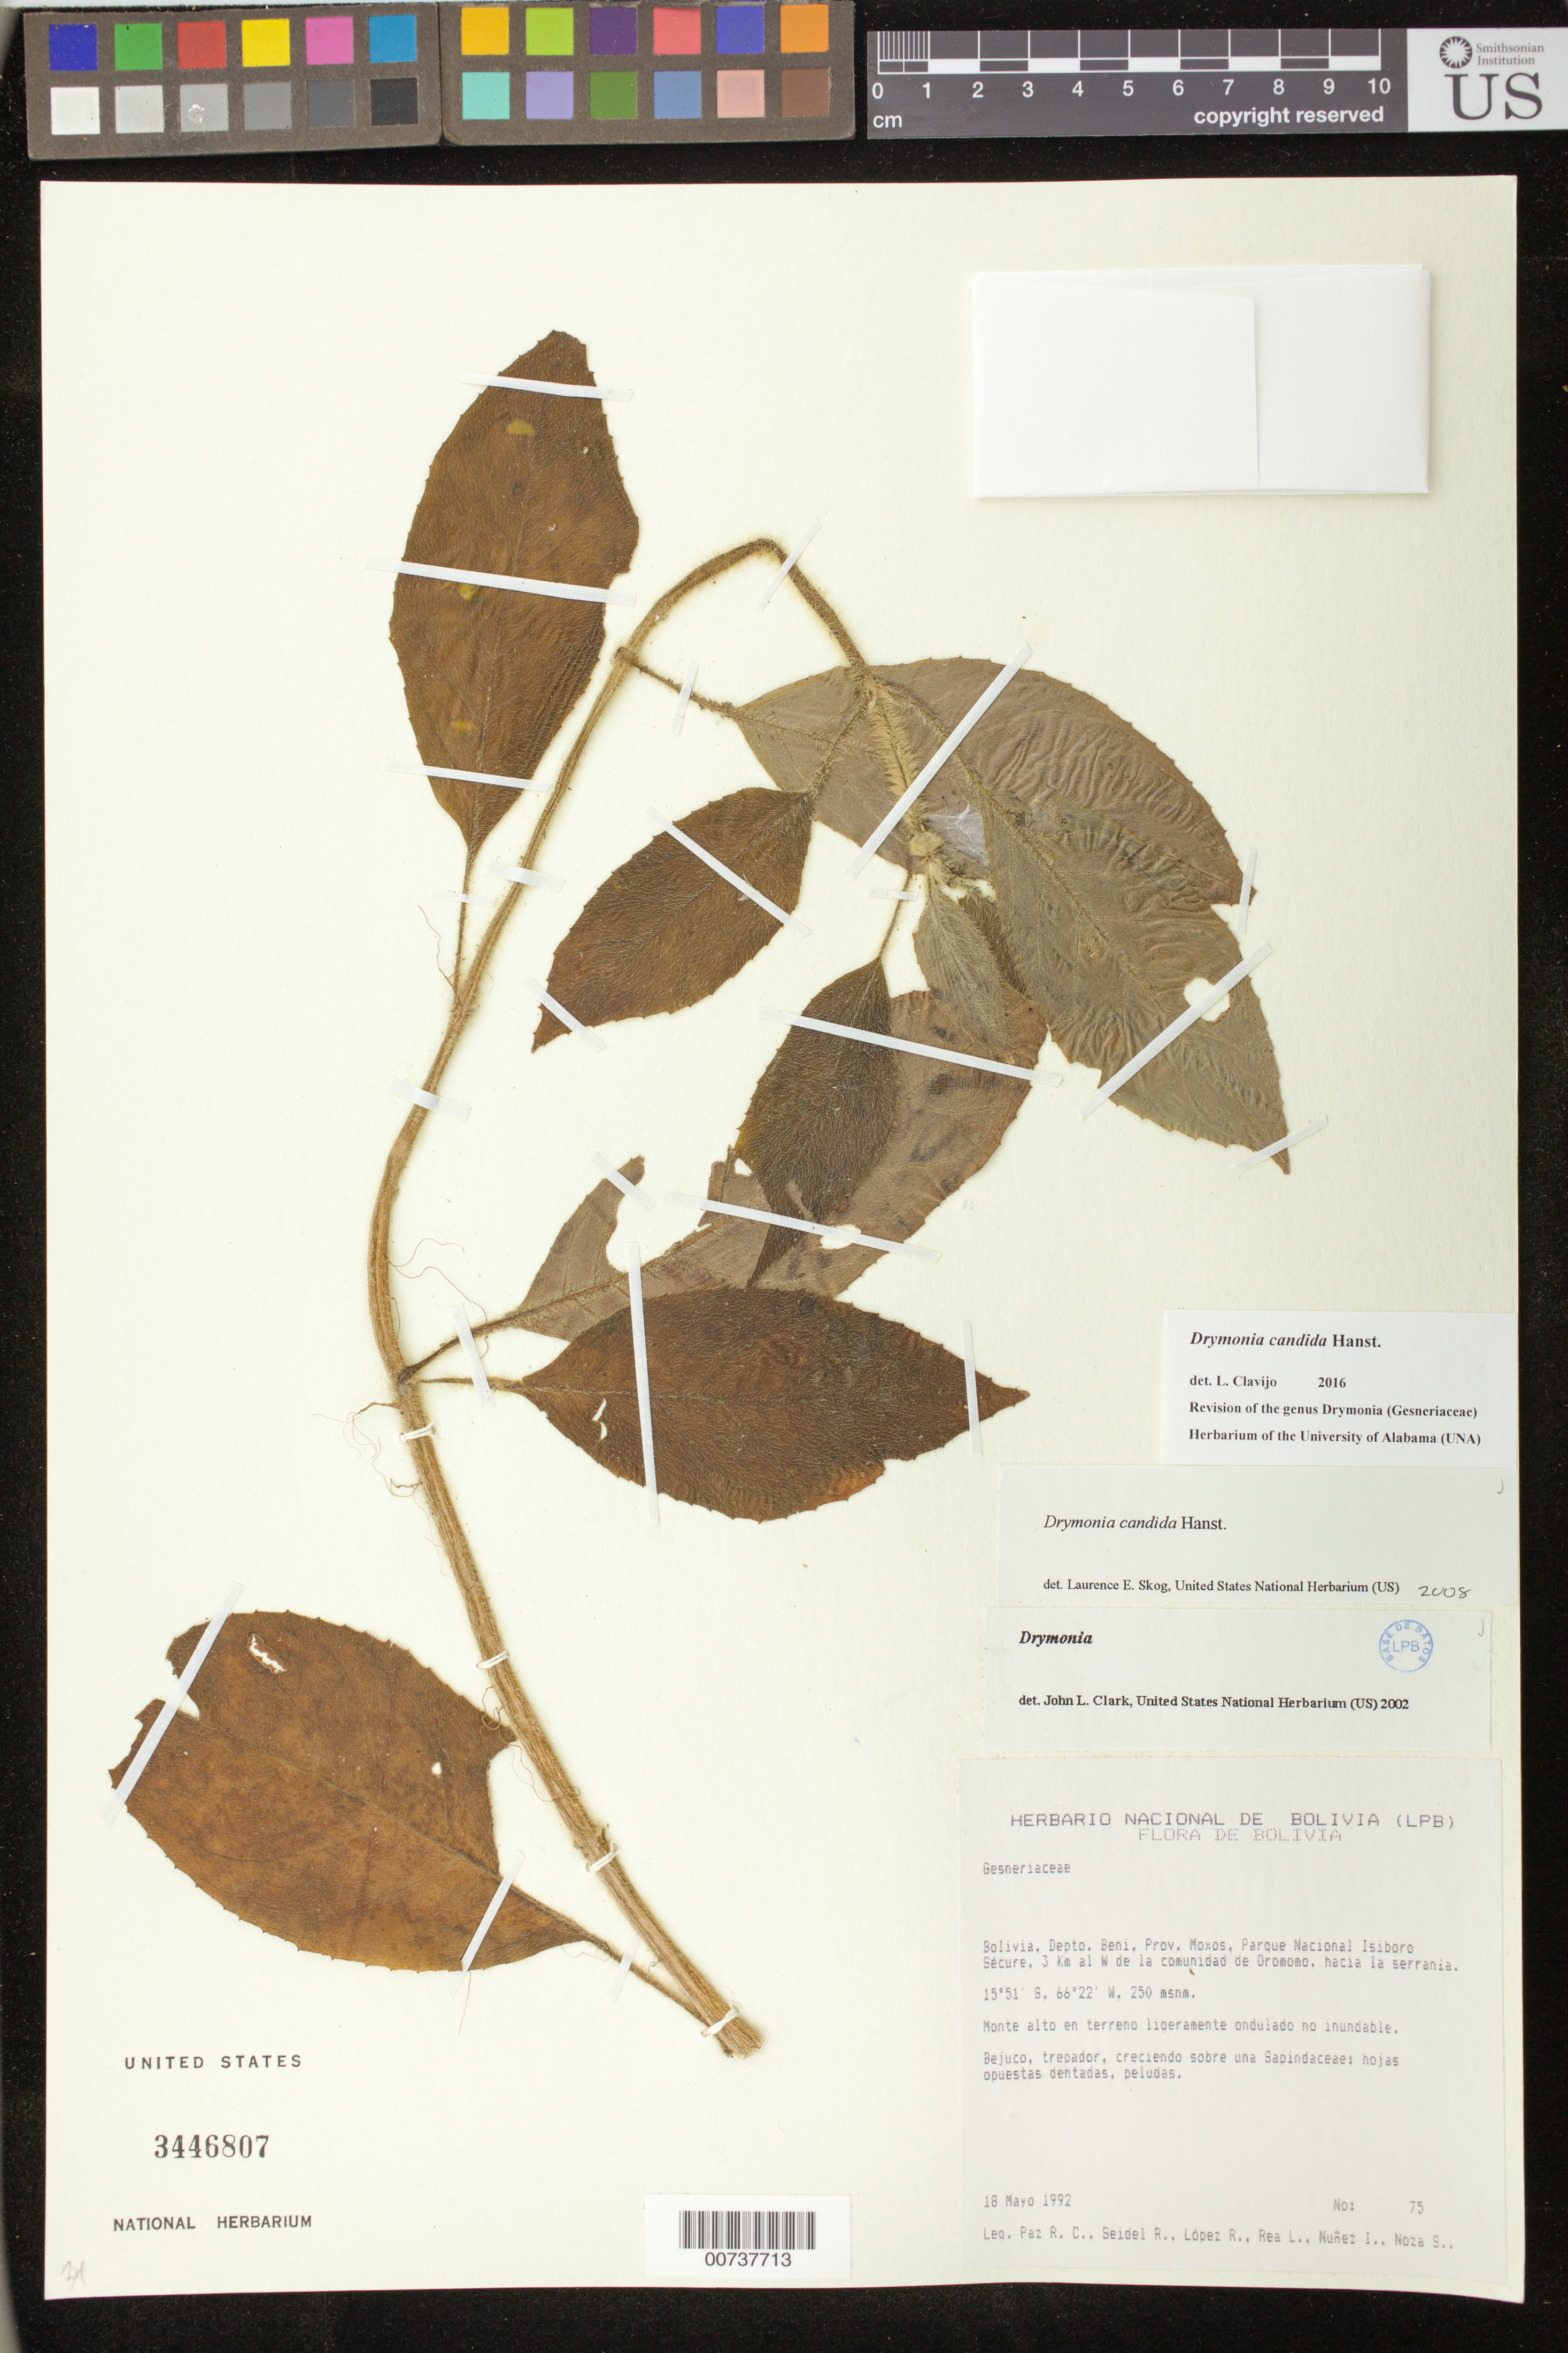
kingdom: Plantae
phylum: Tracheophyta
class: Magnoliopsida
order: Lamiales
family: Gesneriaceae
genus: Drymonia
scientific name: Drymonia candida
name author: Hanst.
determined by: Skog, Laurence E.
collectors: R. Paz, R. Seidel, R. Lopez, L. Rea, I. Nuñez & S. Noza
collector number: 75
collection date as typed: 18 May 1992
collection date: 1992-05-18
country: Bolivia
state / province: Beni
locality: Prov. Moxos, Parque Nacional Isiboro Sécure, 3 km al W de la comunidad de Oromomo, hacia la serrania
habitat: Monte alto en terreno ligeramente ondulado no inundable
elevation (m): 250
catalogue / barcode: US 3446807